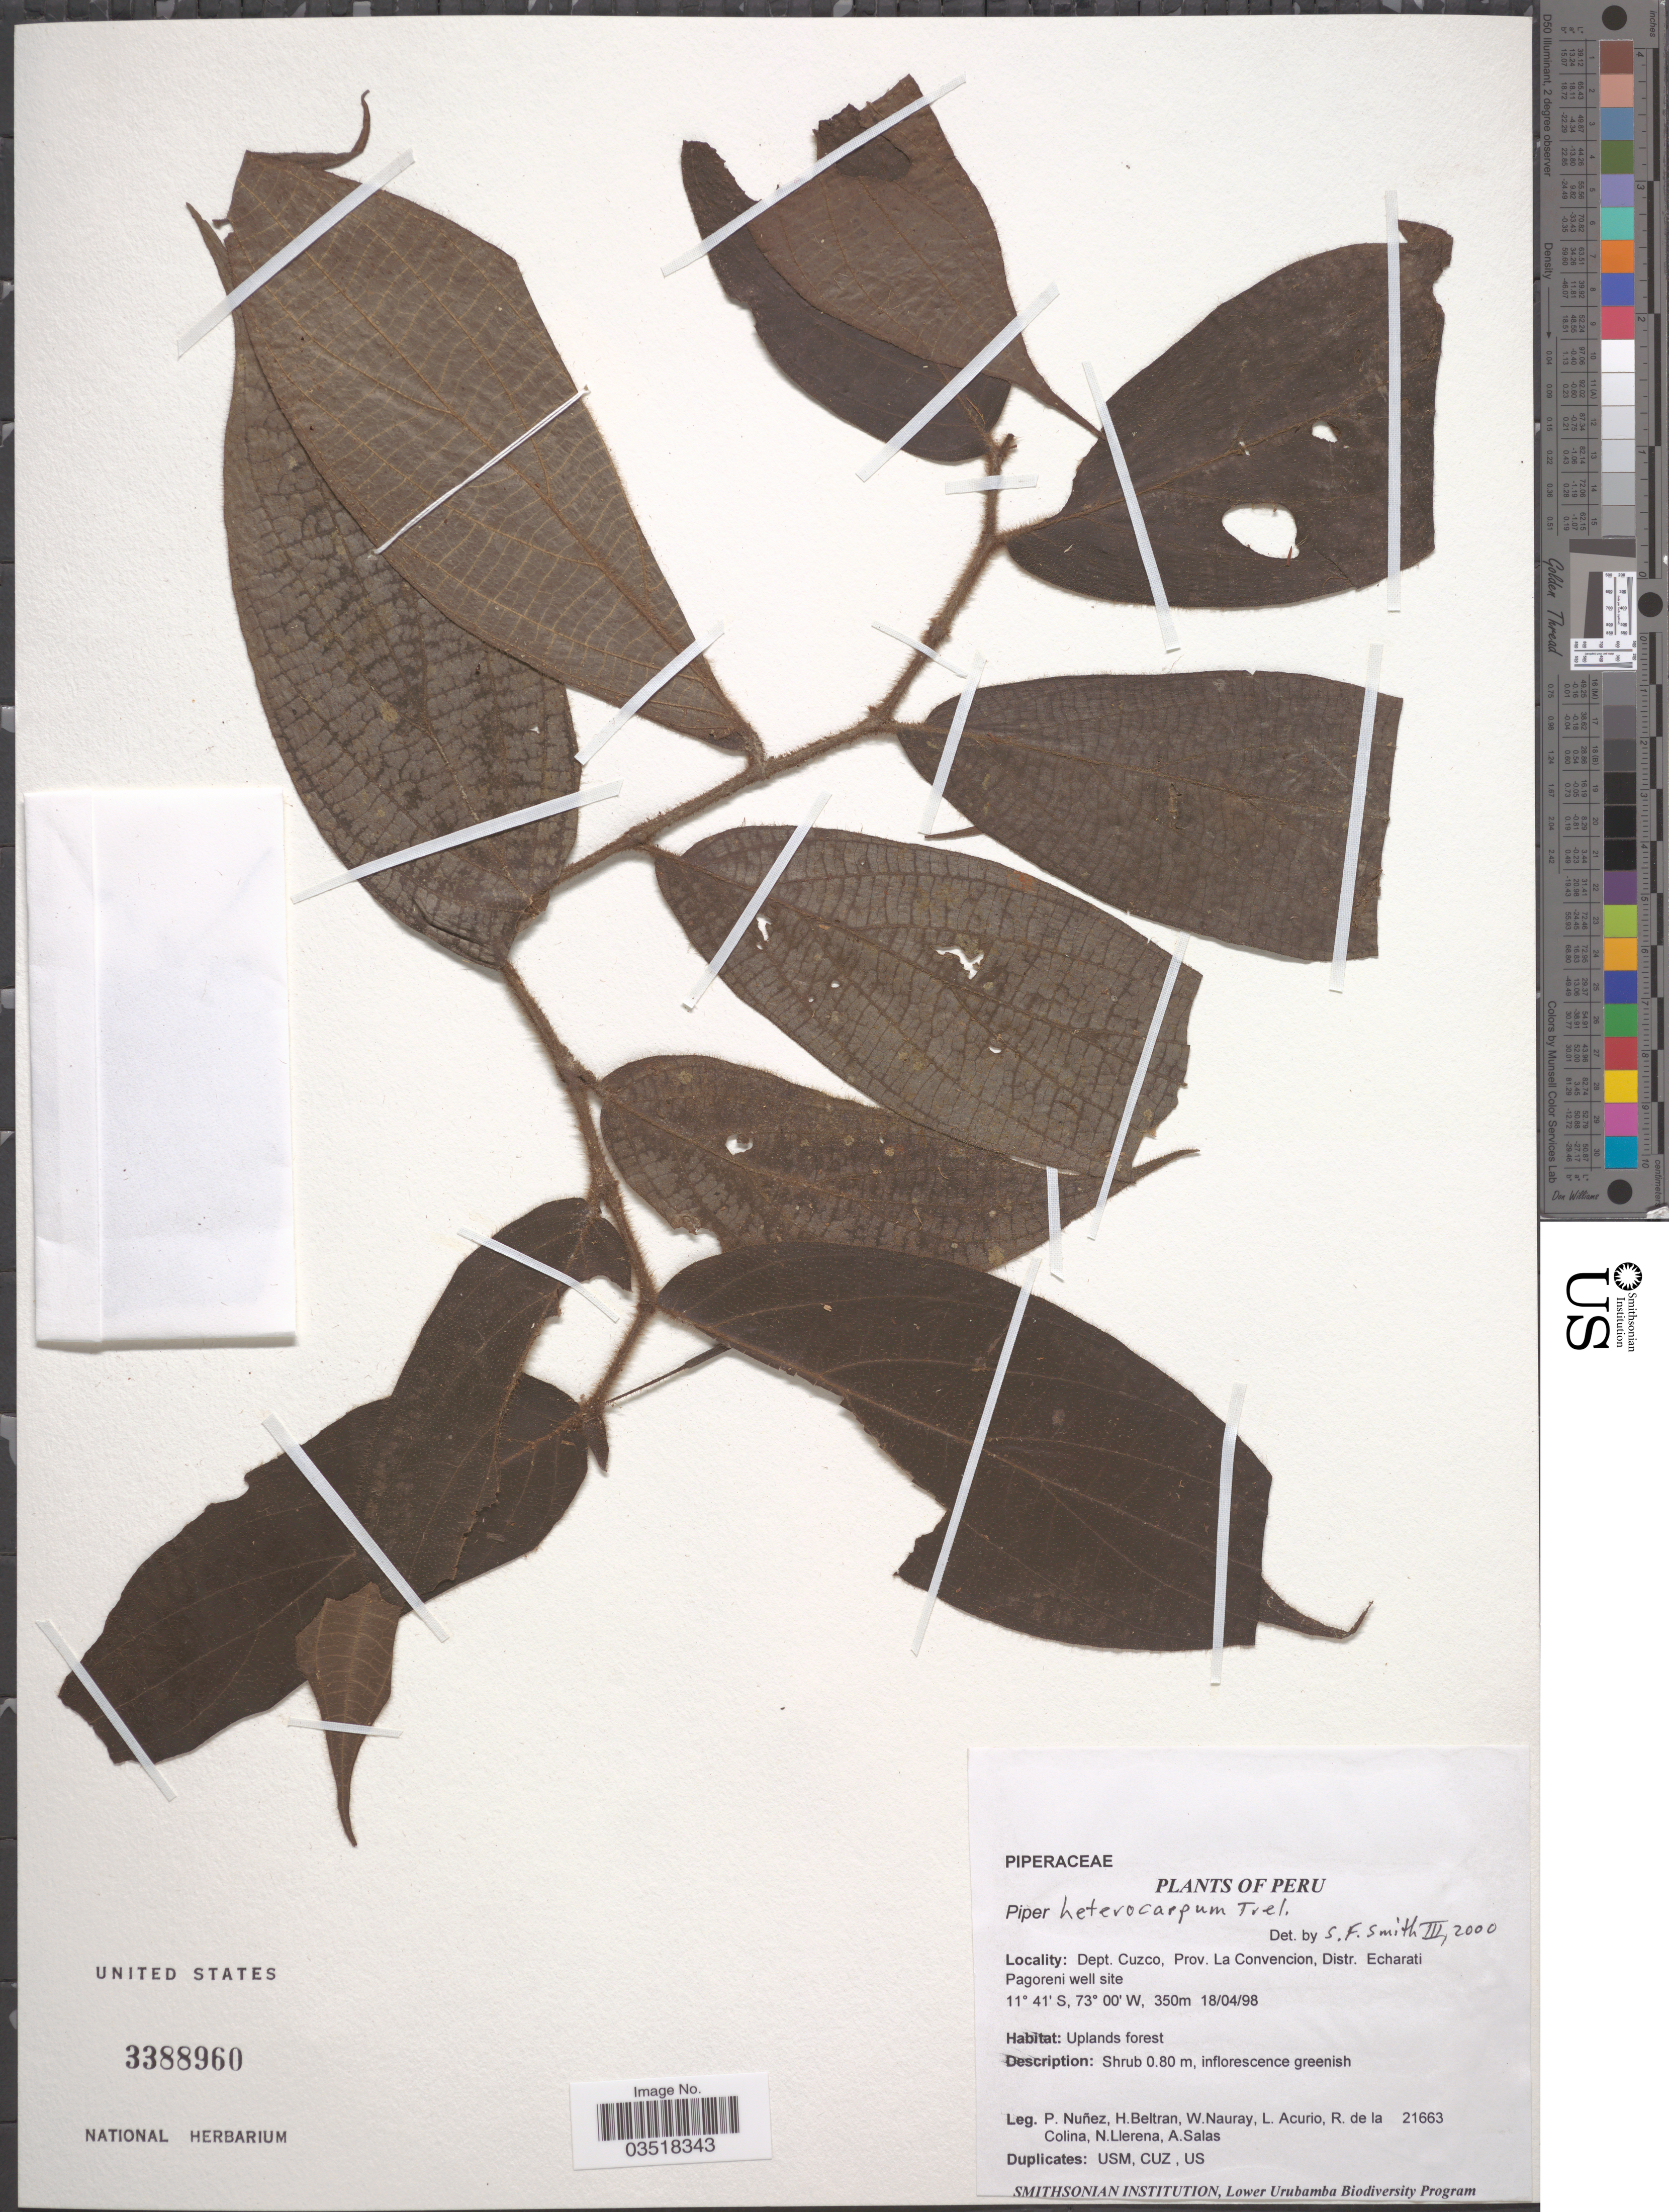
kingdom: Plantae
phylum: Tracheophyta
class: Magnoliopsida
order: Piperales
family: Piperaceae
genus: Piper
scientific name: Piper heterocarpum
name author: Trel. in J.F. Macbr.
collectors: P. Nuñez V., H. Beltran, W. Nauray, L. Acurio & et al.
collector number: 21663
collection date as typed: Transcribed d/m/y: 18/4/98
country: Peru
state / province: Cusco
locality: Dept. Cuzco, Prov. La Convencion, Distr. Echarati Pagoreni well site.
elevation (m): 350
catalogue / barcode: US 3388960